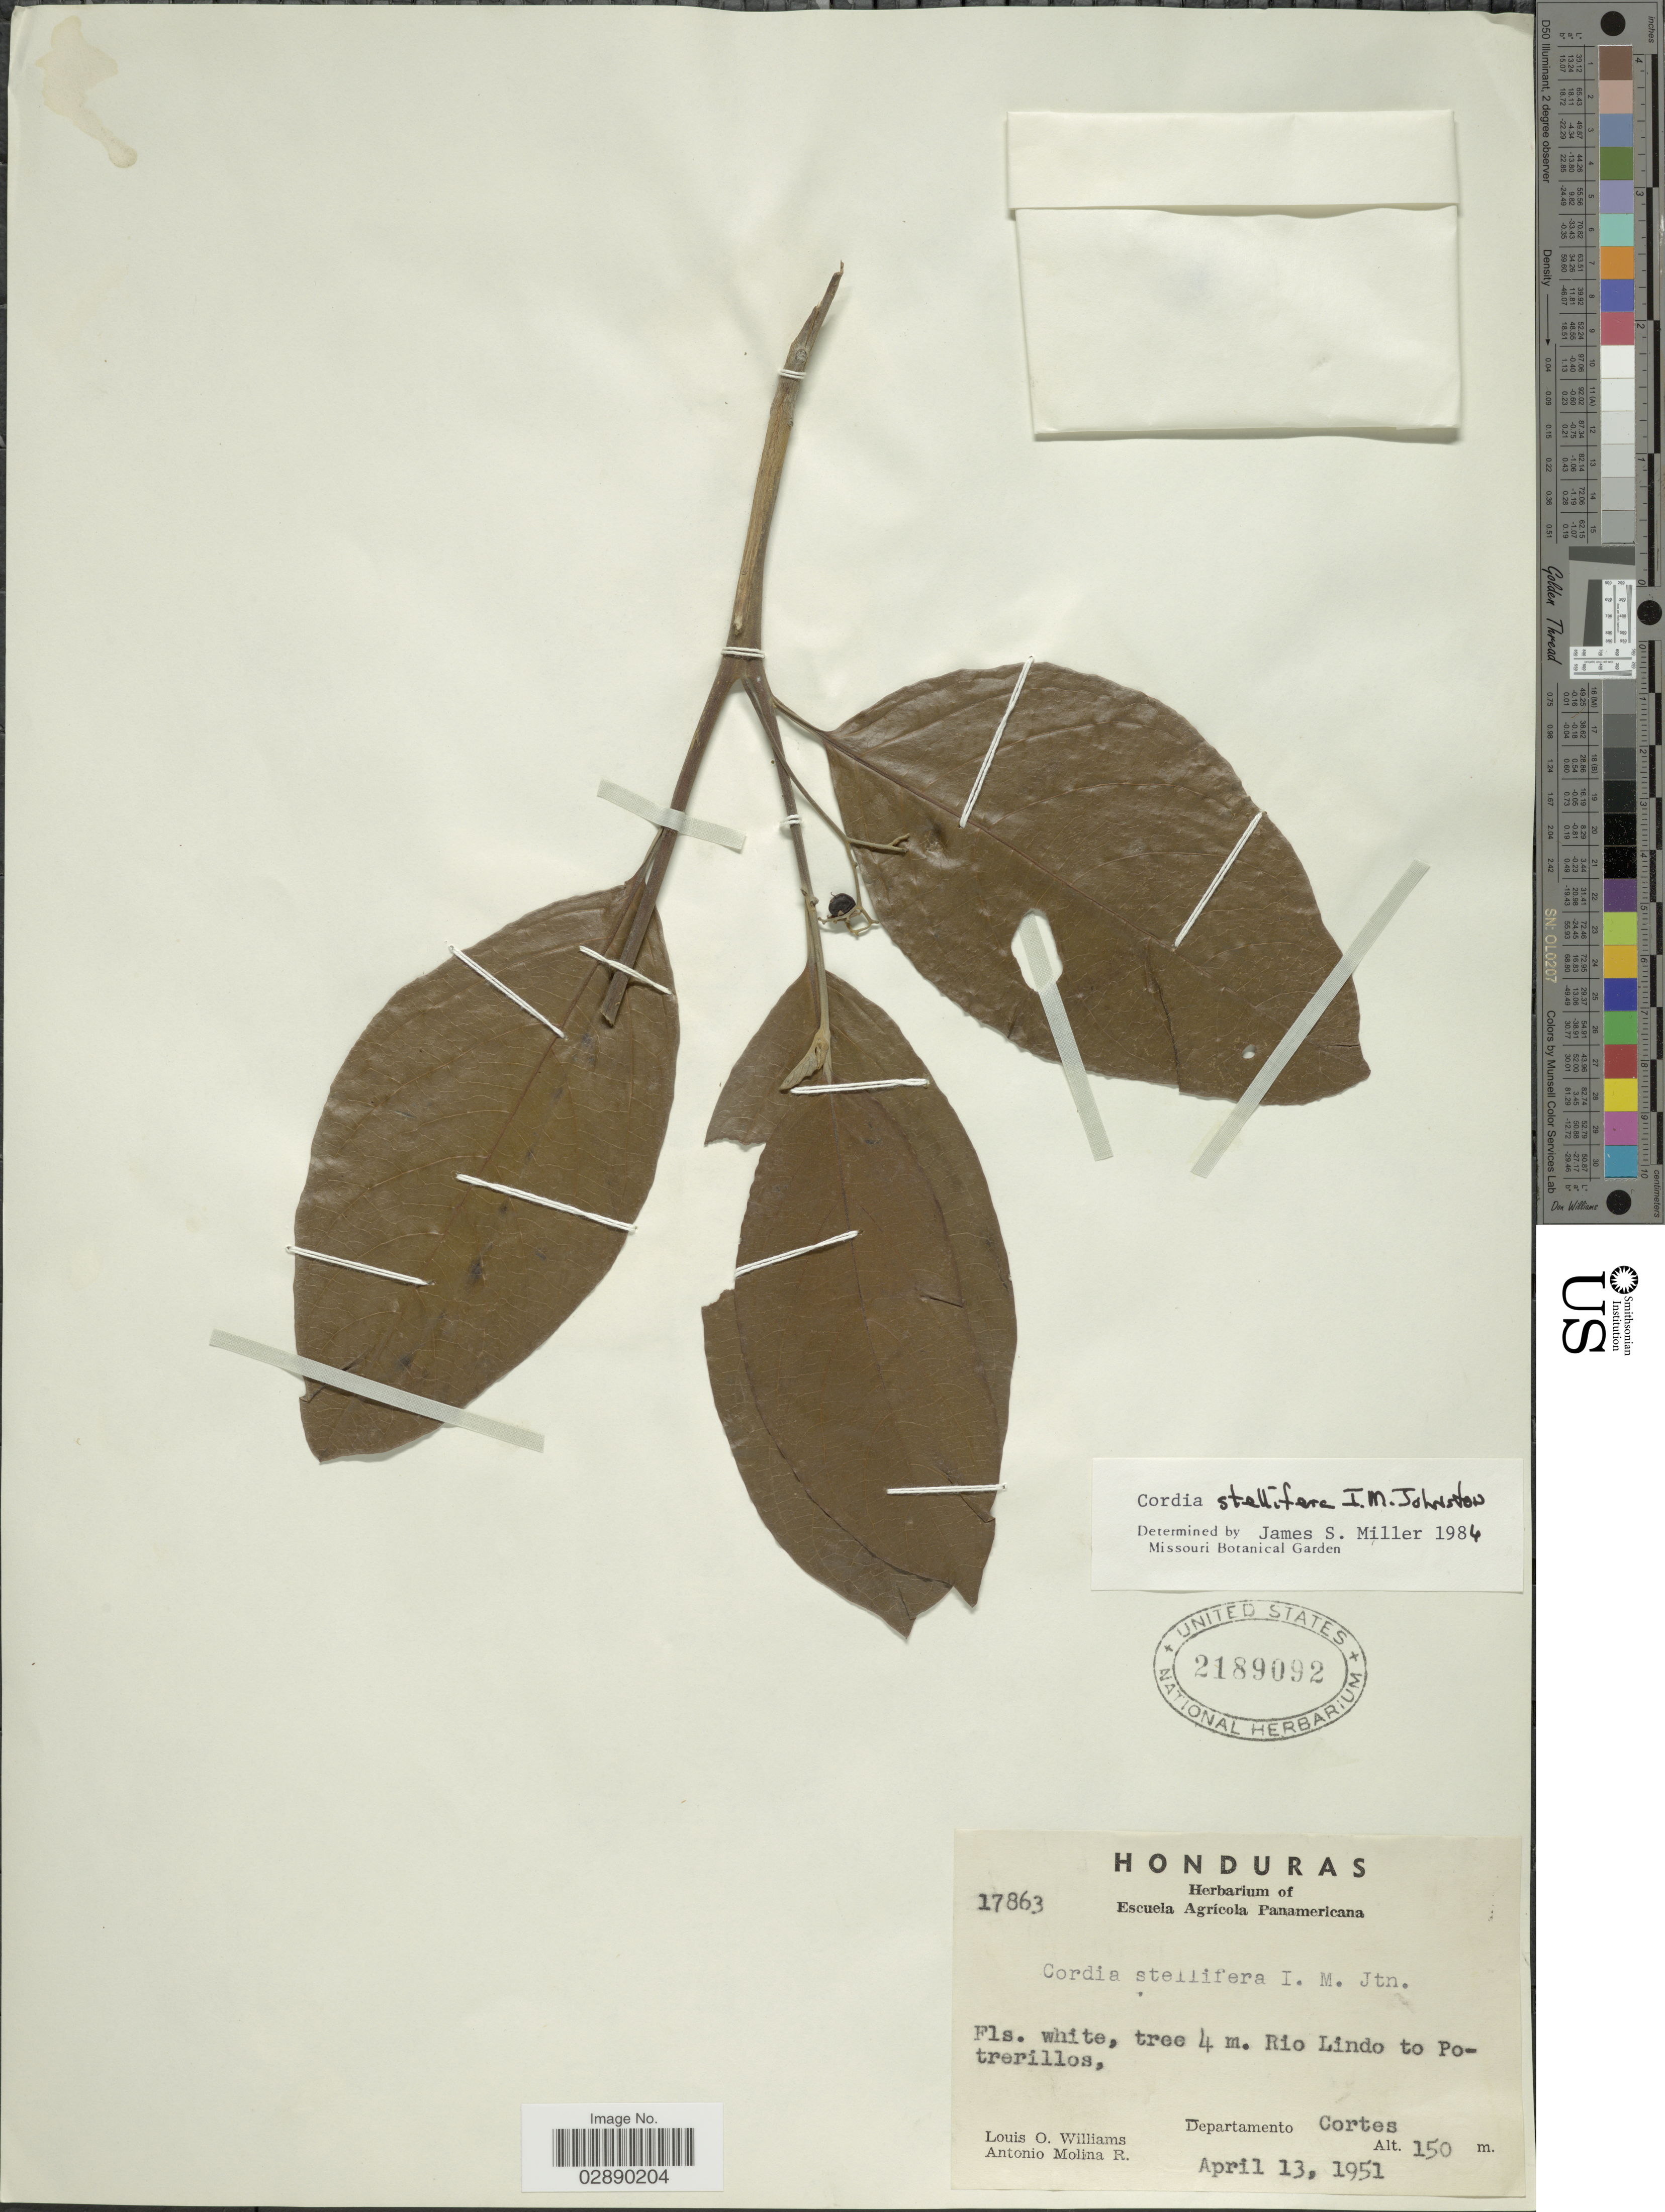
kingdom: Plantae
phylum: Tracheophyta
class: Magnoliopsida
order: Boraginales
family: Cordiaceae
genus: Cordia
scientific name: Cordia stellifera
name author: I.M. Johnst.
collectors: L. O. Williams & A. Molina R.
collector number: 17863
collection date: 1951-04-13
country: Honduras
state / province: Cortés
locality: Rio Lindo to Potrerillos, Departamento Cortes.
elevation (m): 150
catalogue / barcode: US 2189092